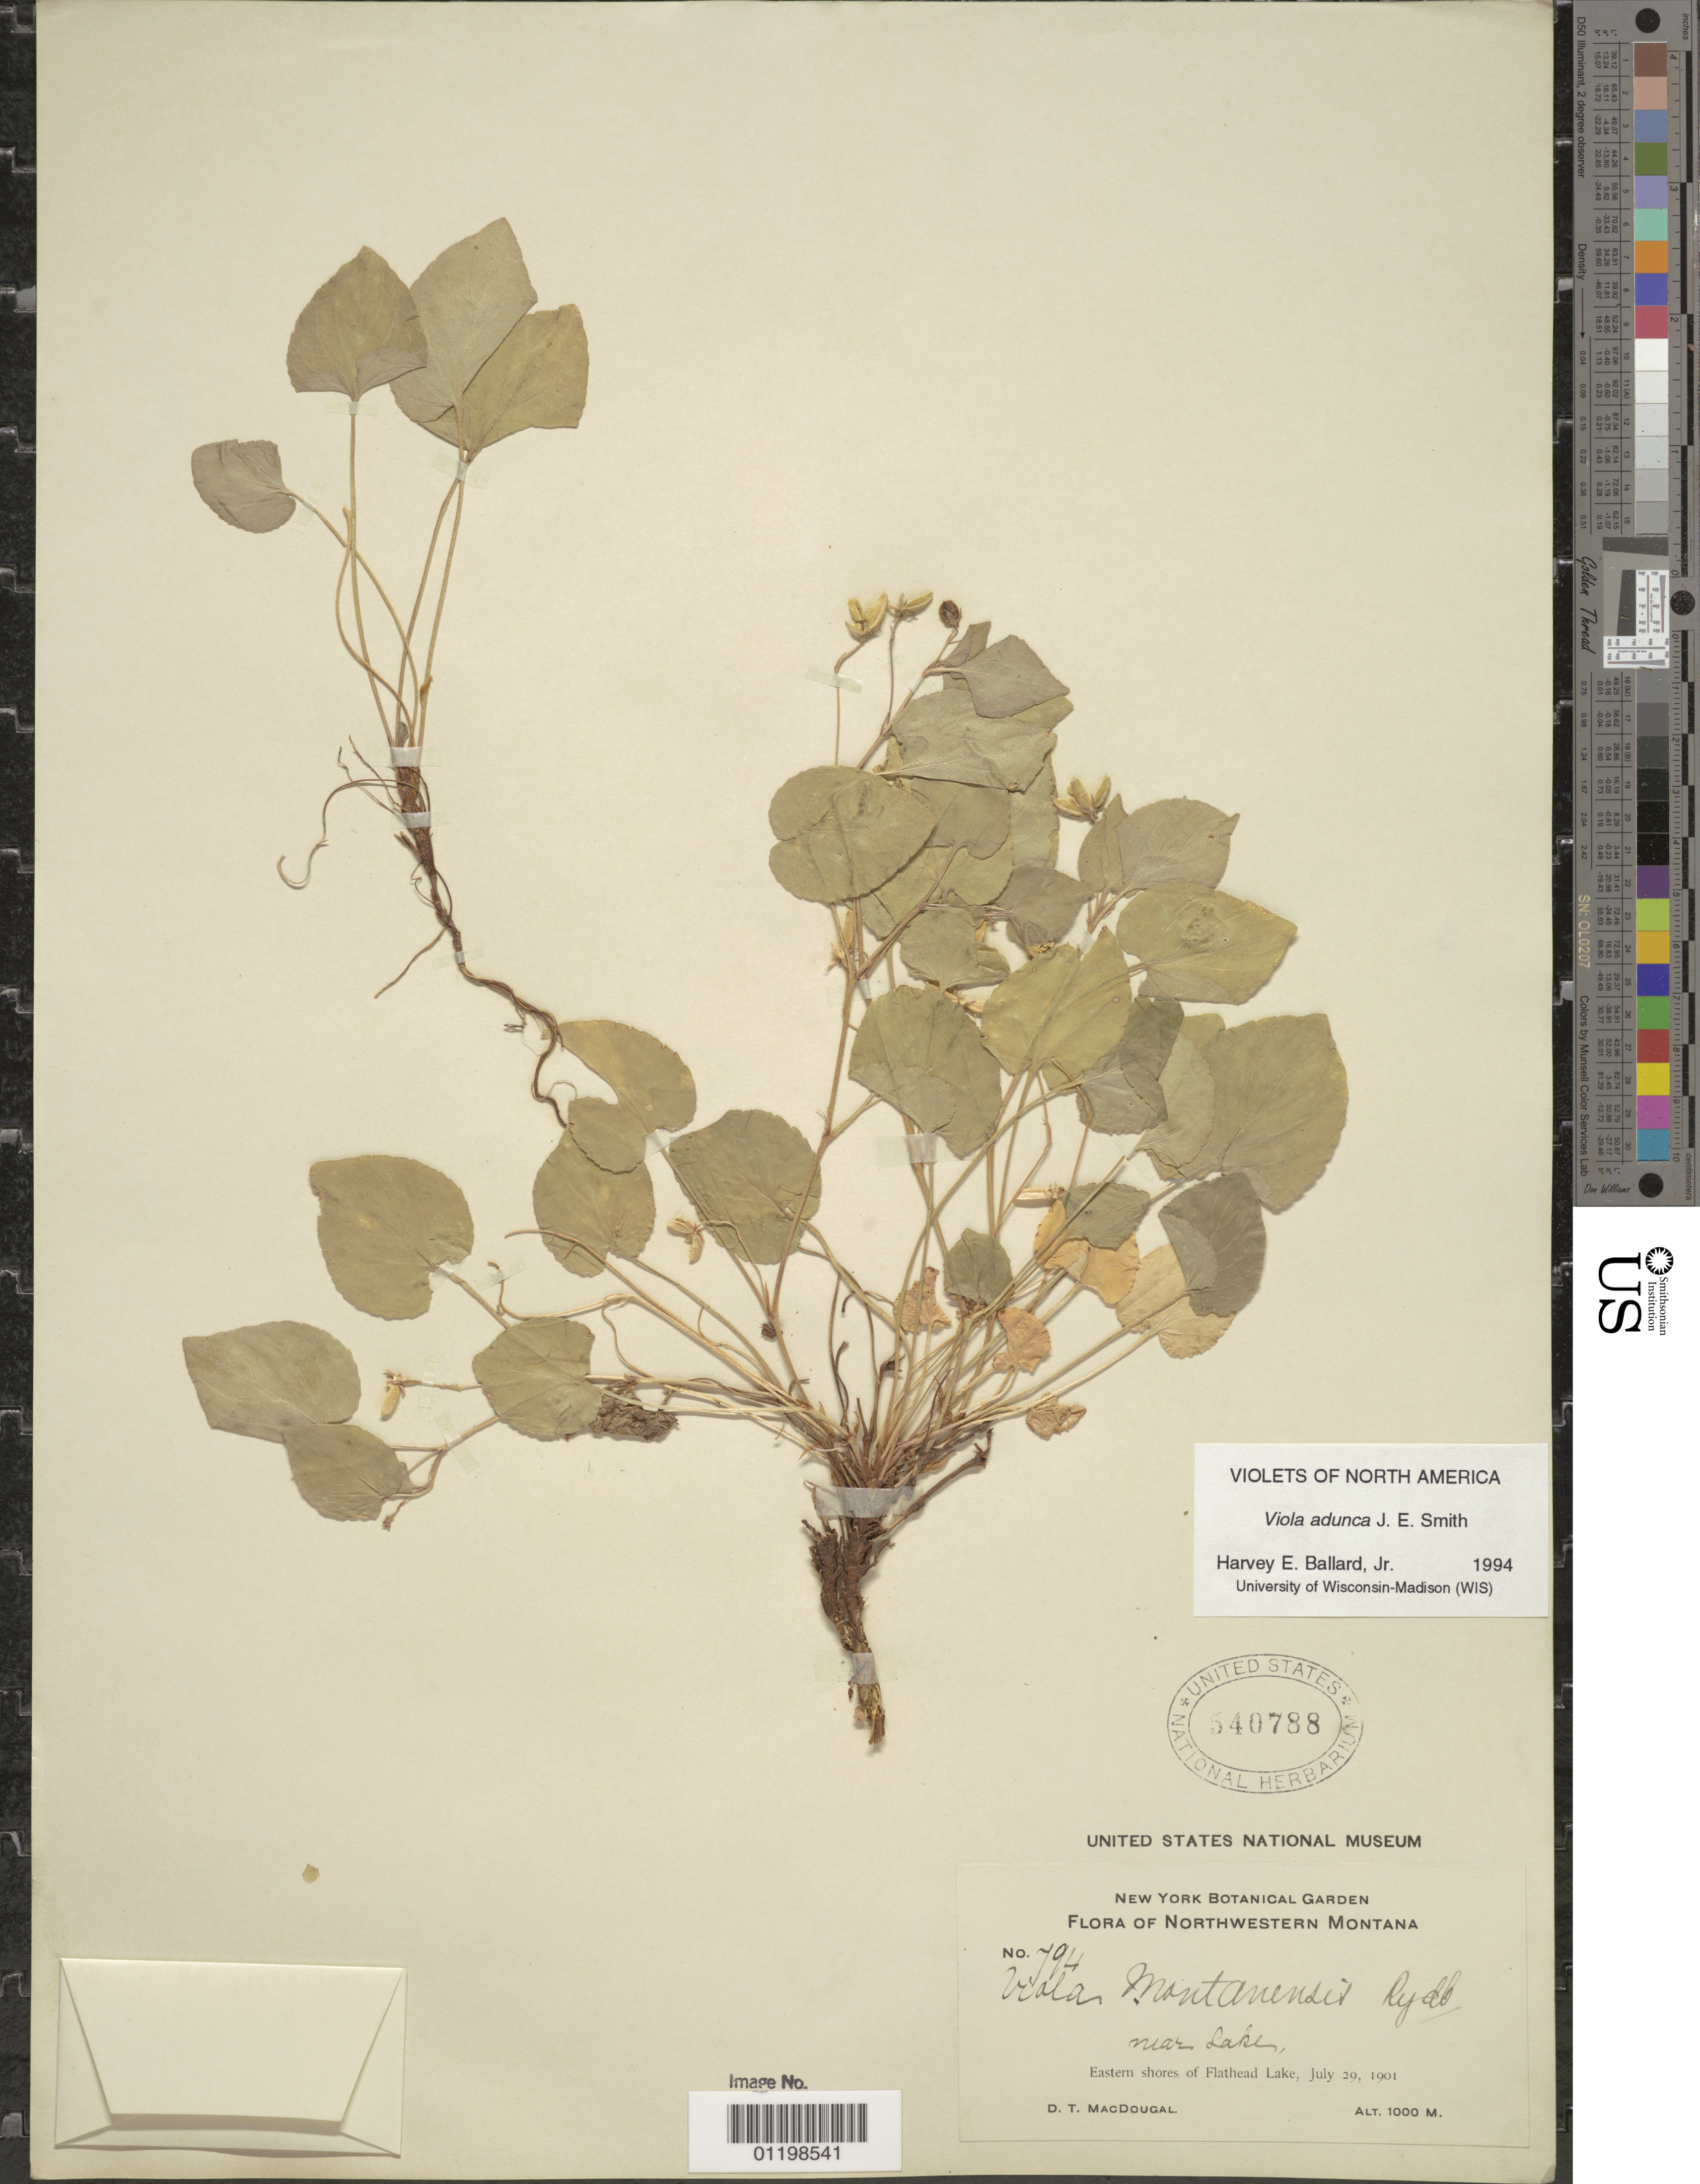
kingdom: Plantae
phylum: Tracheophyta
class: Magnoliopsida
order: Malpighiales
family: Violaceae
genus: Viola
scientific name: Viola adunca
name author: Sm.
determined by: Ballard, Harvey E.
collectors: D. T. MacDougal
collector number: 794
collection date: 1901-07-29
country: United States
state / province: Montana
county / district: Lake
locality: Eastern shores of Flathead Lake, Northern Montana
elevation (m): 1000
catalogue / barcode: US 540788